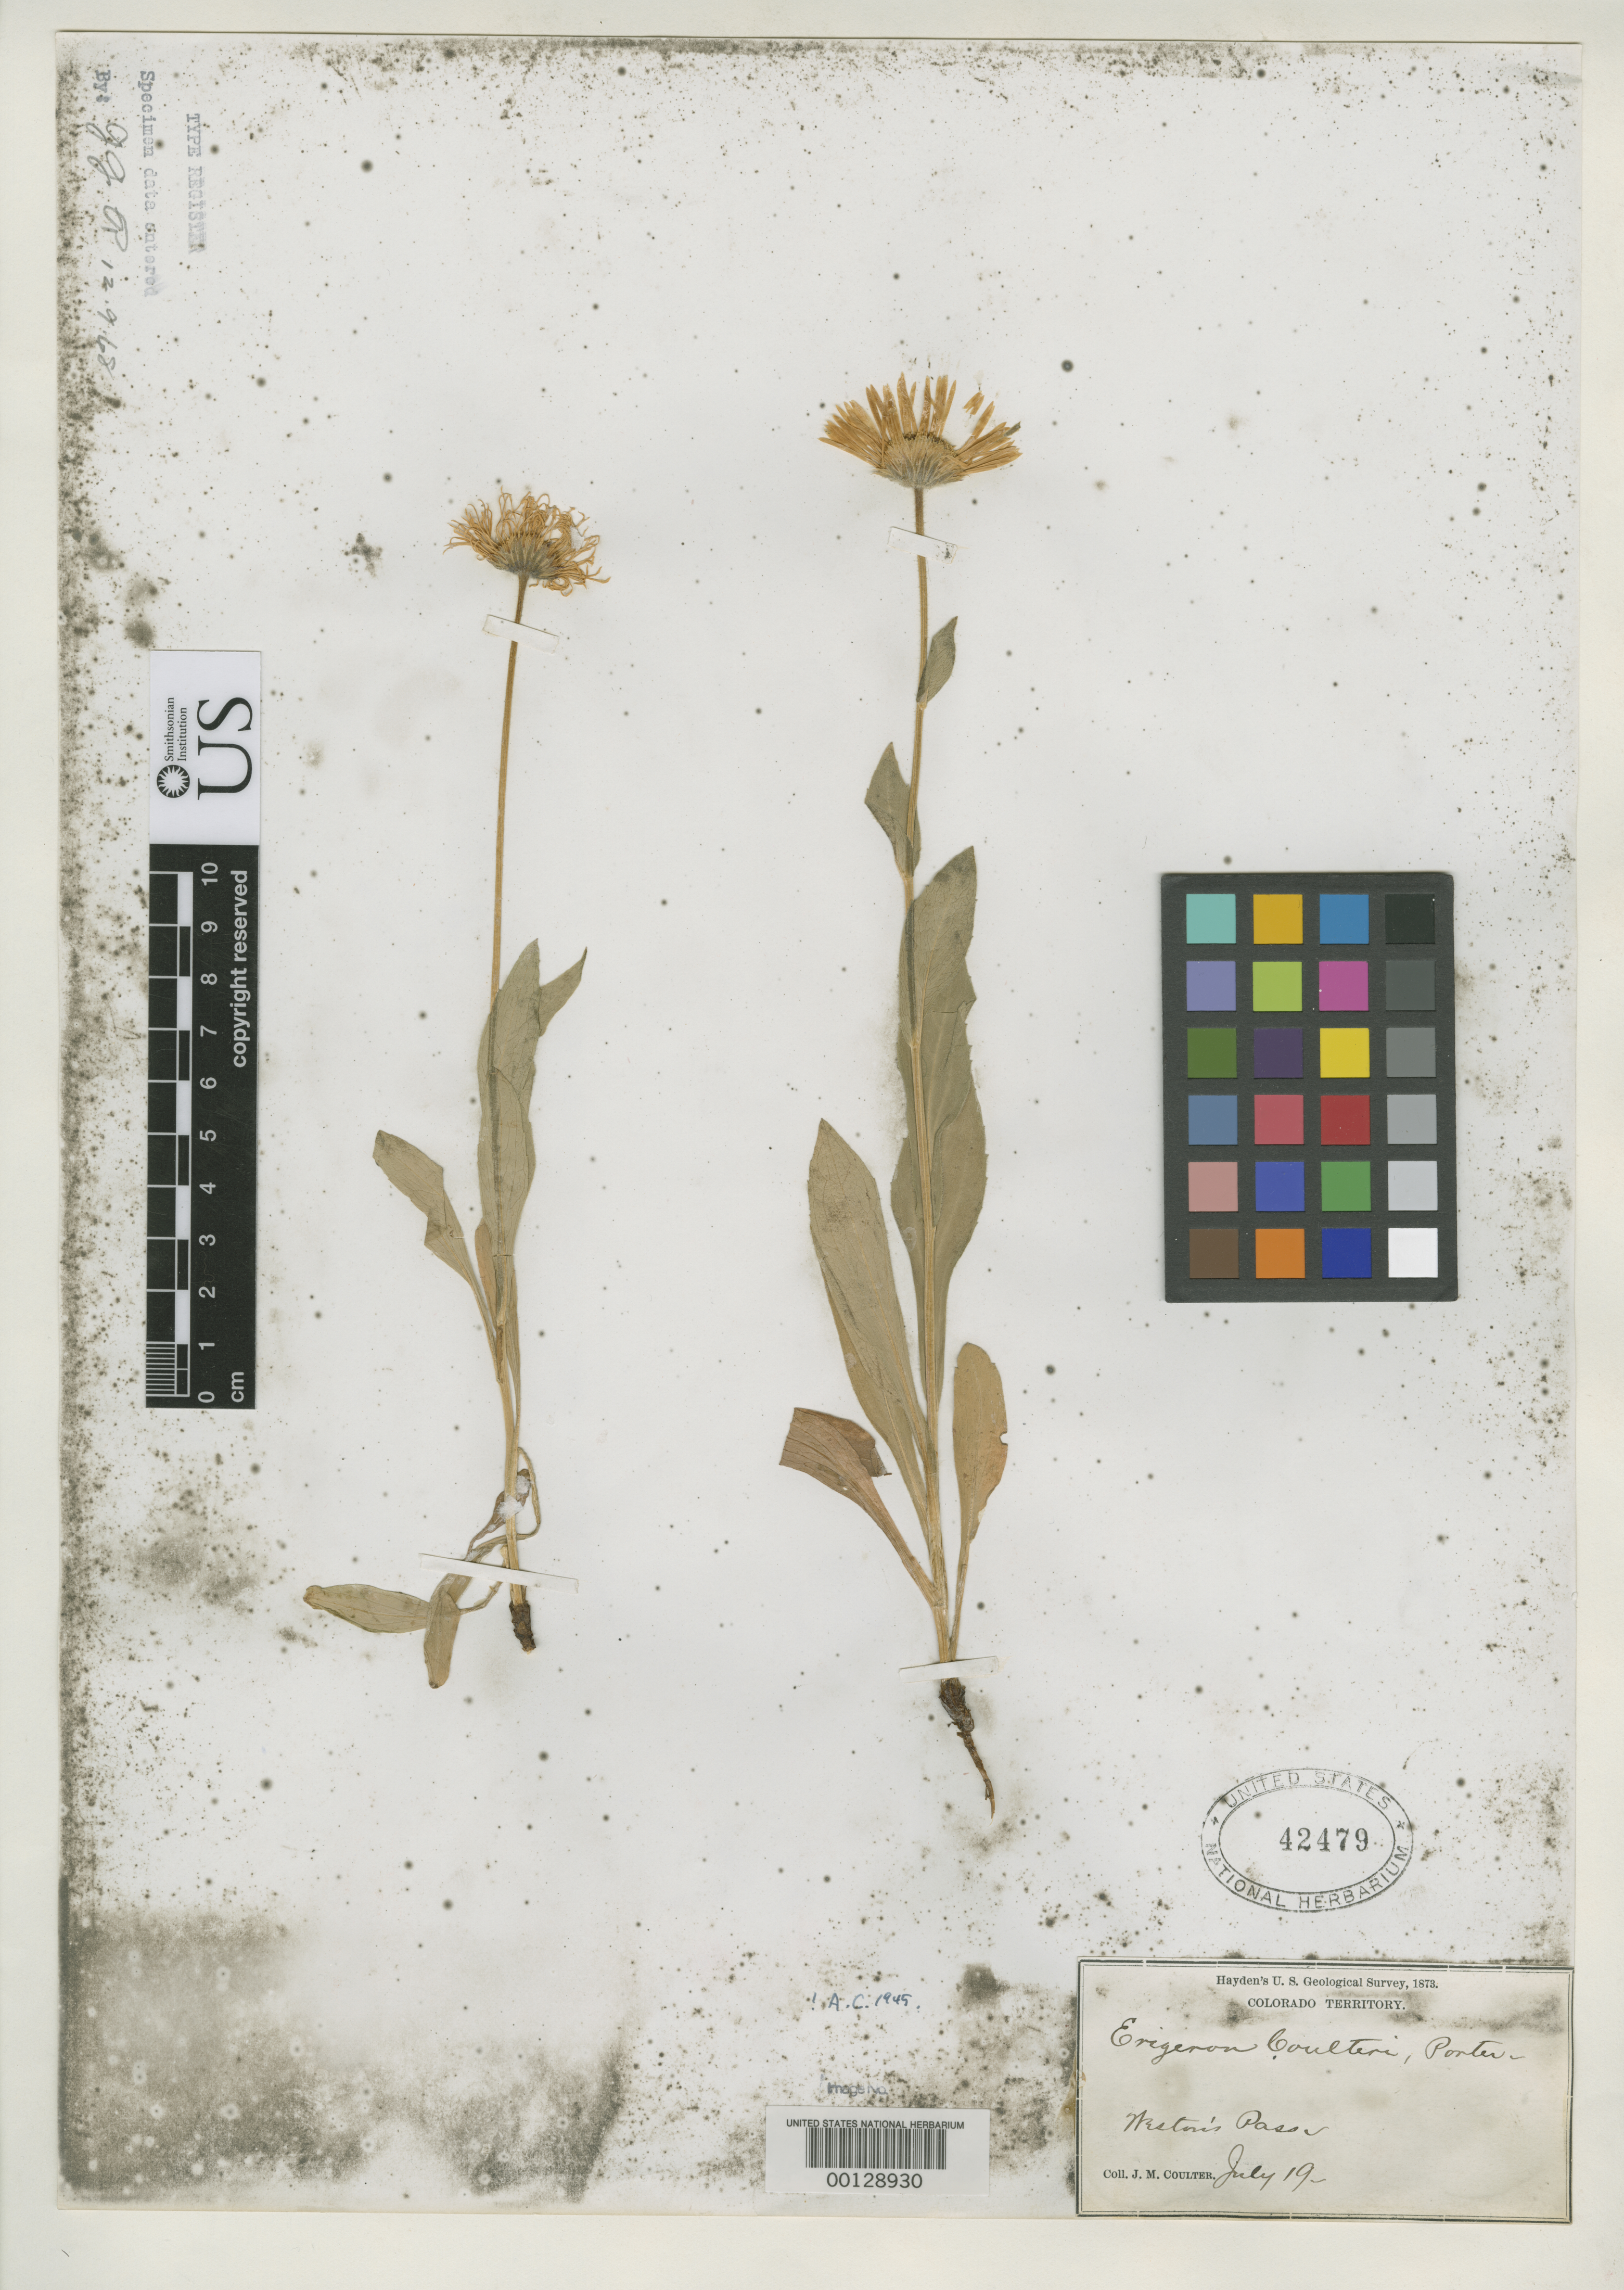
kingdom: Plantae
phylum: Tracheophyta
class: Magnoliopsida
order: Asterales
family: Asteraceae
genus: Erigeron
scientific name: Erigeron coulteri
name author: Porter in Porter & J.M. Coult.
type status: Type Collection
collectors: J. M. Coulter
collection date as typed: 19 Jul 1873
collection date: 1873-07-19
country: United States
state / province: Colorado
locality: Weston's Pass.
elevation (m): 3048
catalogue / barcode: US 42479